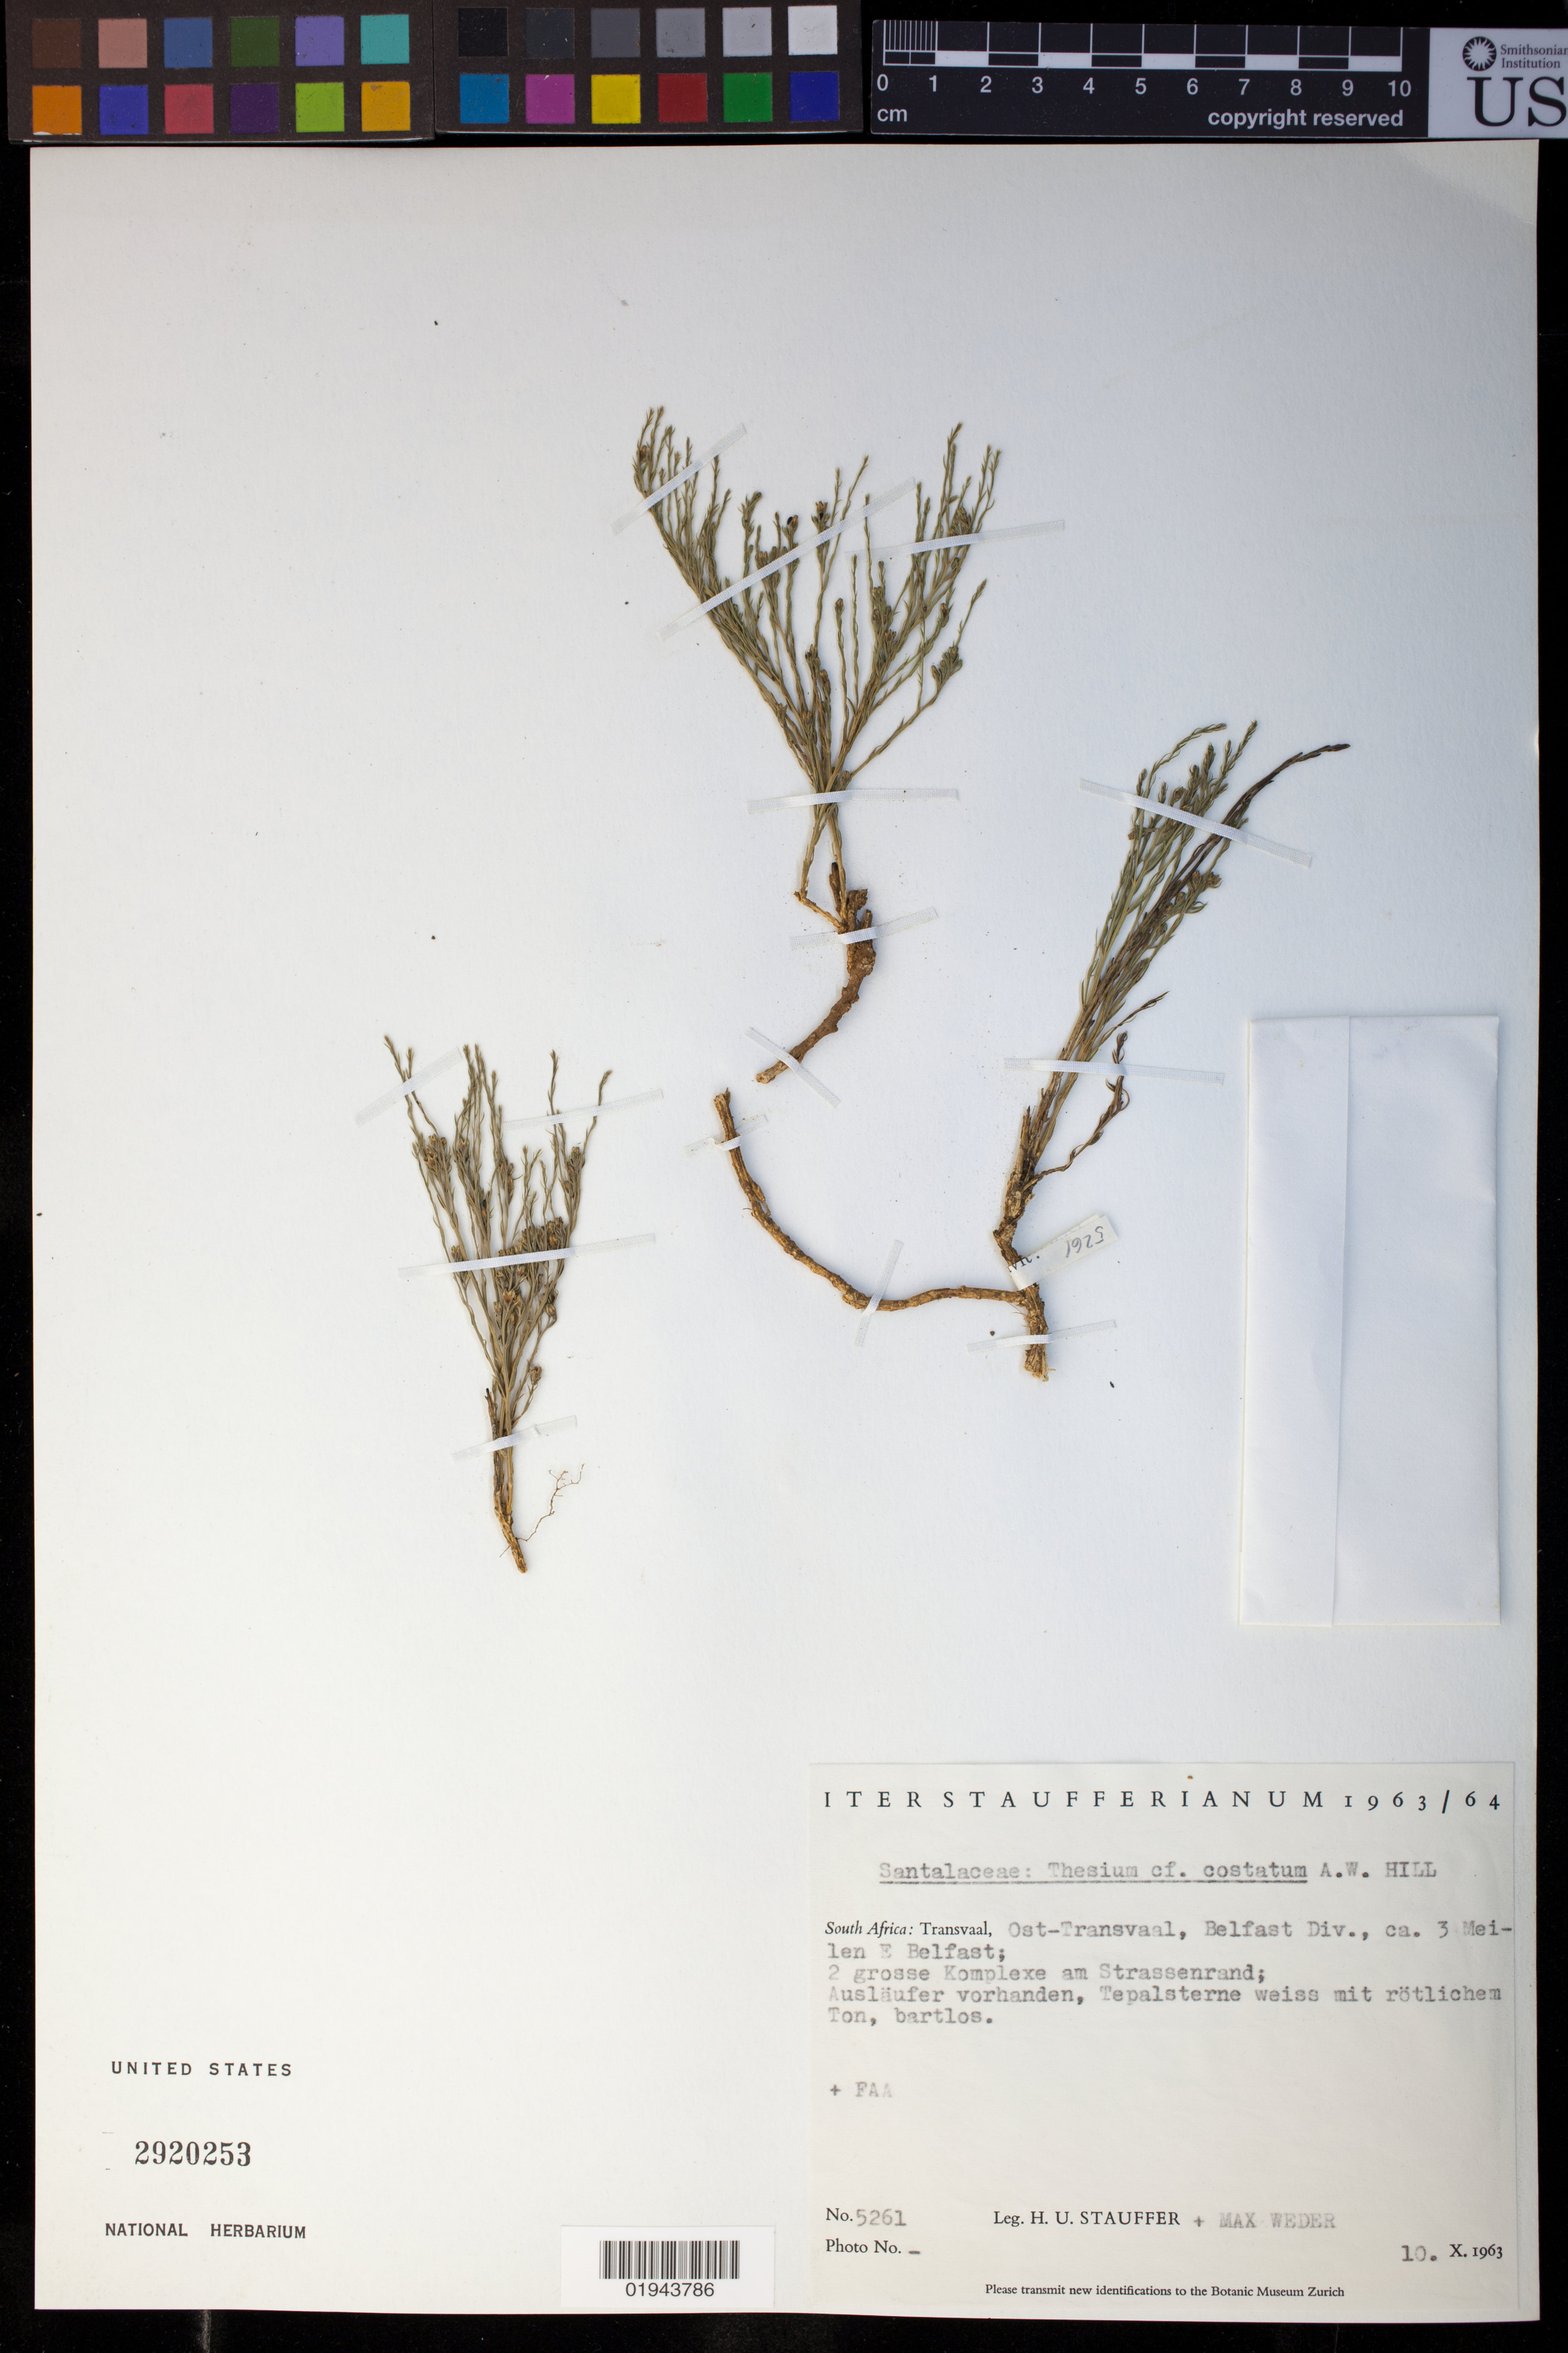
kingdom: Plantae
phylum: Tracheophyta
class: Magnoliopsida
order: Santalales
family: Thesiaceae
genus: Thesium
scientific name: Thesium costatum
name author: A.W. Hill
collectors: H. U. Stauffer & M. Weder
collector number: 5261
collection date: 1963-10-10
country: South Africa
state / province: Mpumalanga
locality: Ost-Transvaal, Belfast Div., ca. 3 Meilen E Belfast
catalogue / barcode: US 2920253